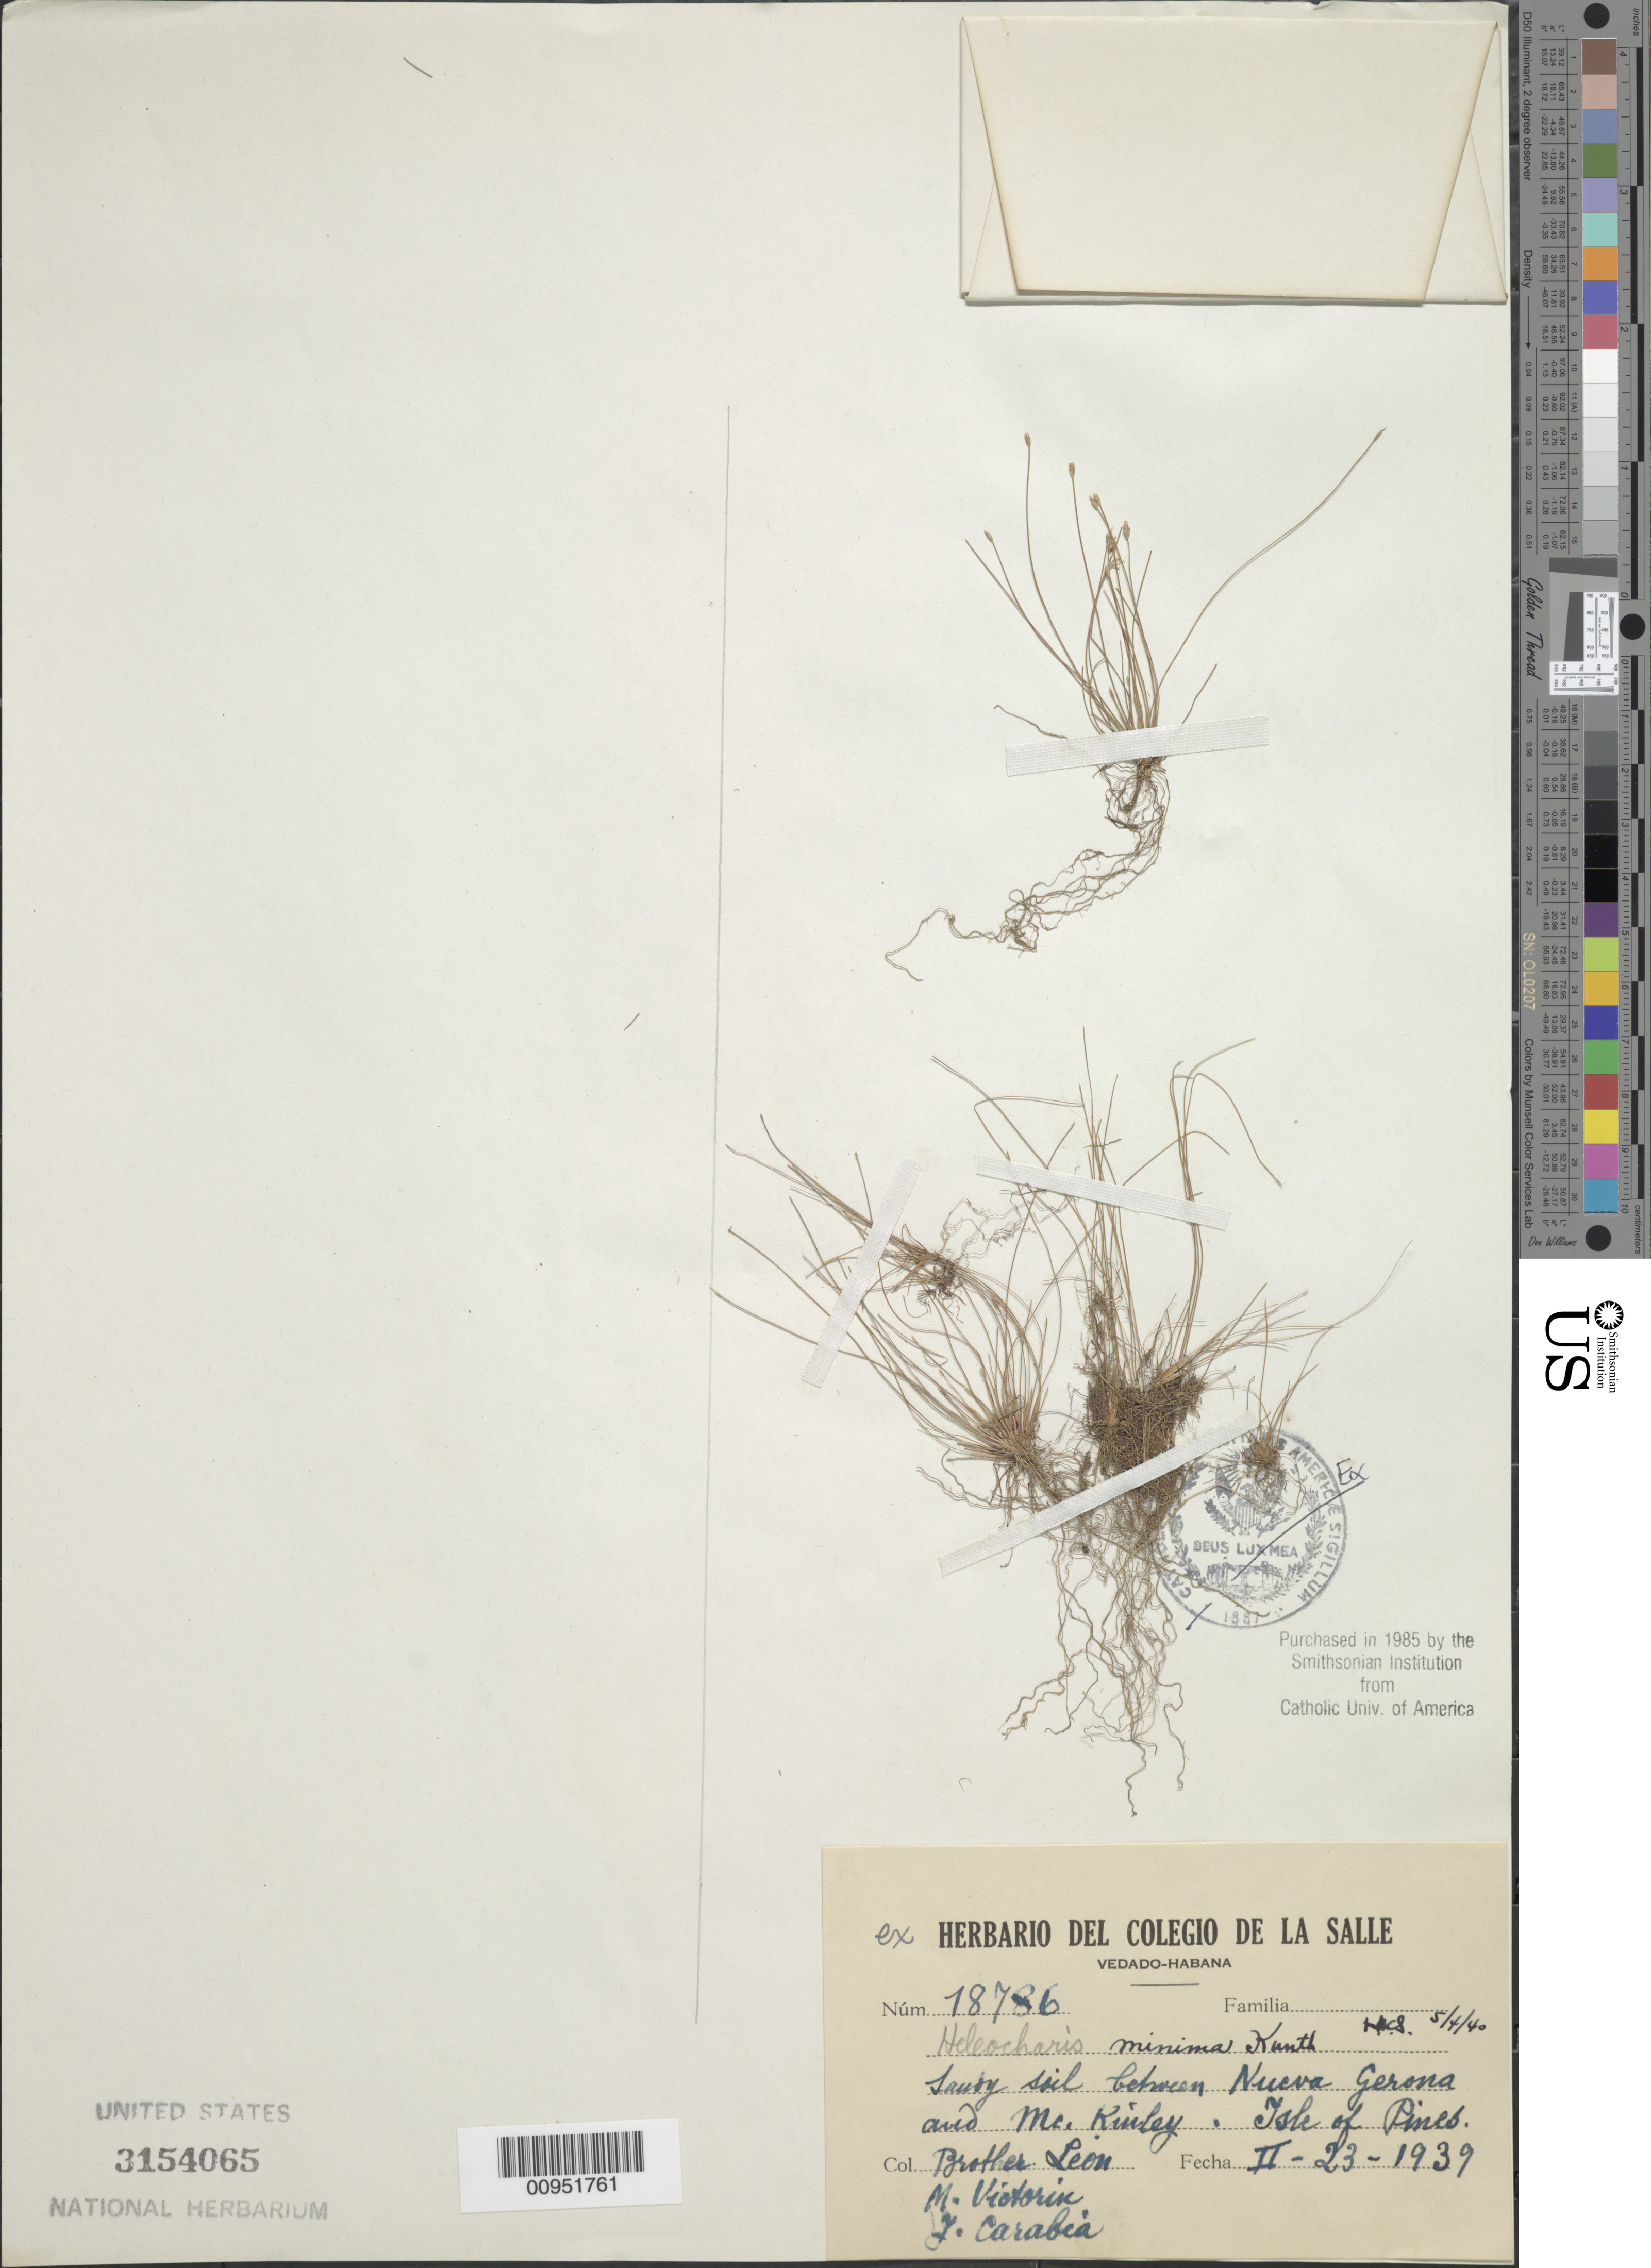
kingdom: Plantae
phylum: Tracheophyta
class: Liliopsida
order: Poales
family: Cyperaceae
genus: Eleocharis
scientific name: Eleocharis minima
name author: Kunth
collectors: Bro. León, F. Victorin & J. Carabia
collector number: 18786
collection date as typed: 23 Feb 1939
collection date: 1939-02-23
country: Cuba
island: Isla de la Juventud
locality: Isle of Pines, between Nueva Gerona and McKinley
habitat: Sandy soil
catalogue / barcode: US 3154065